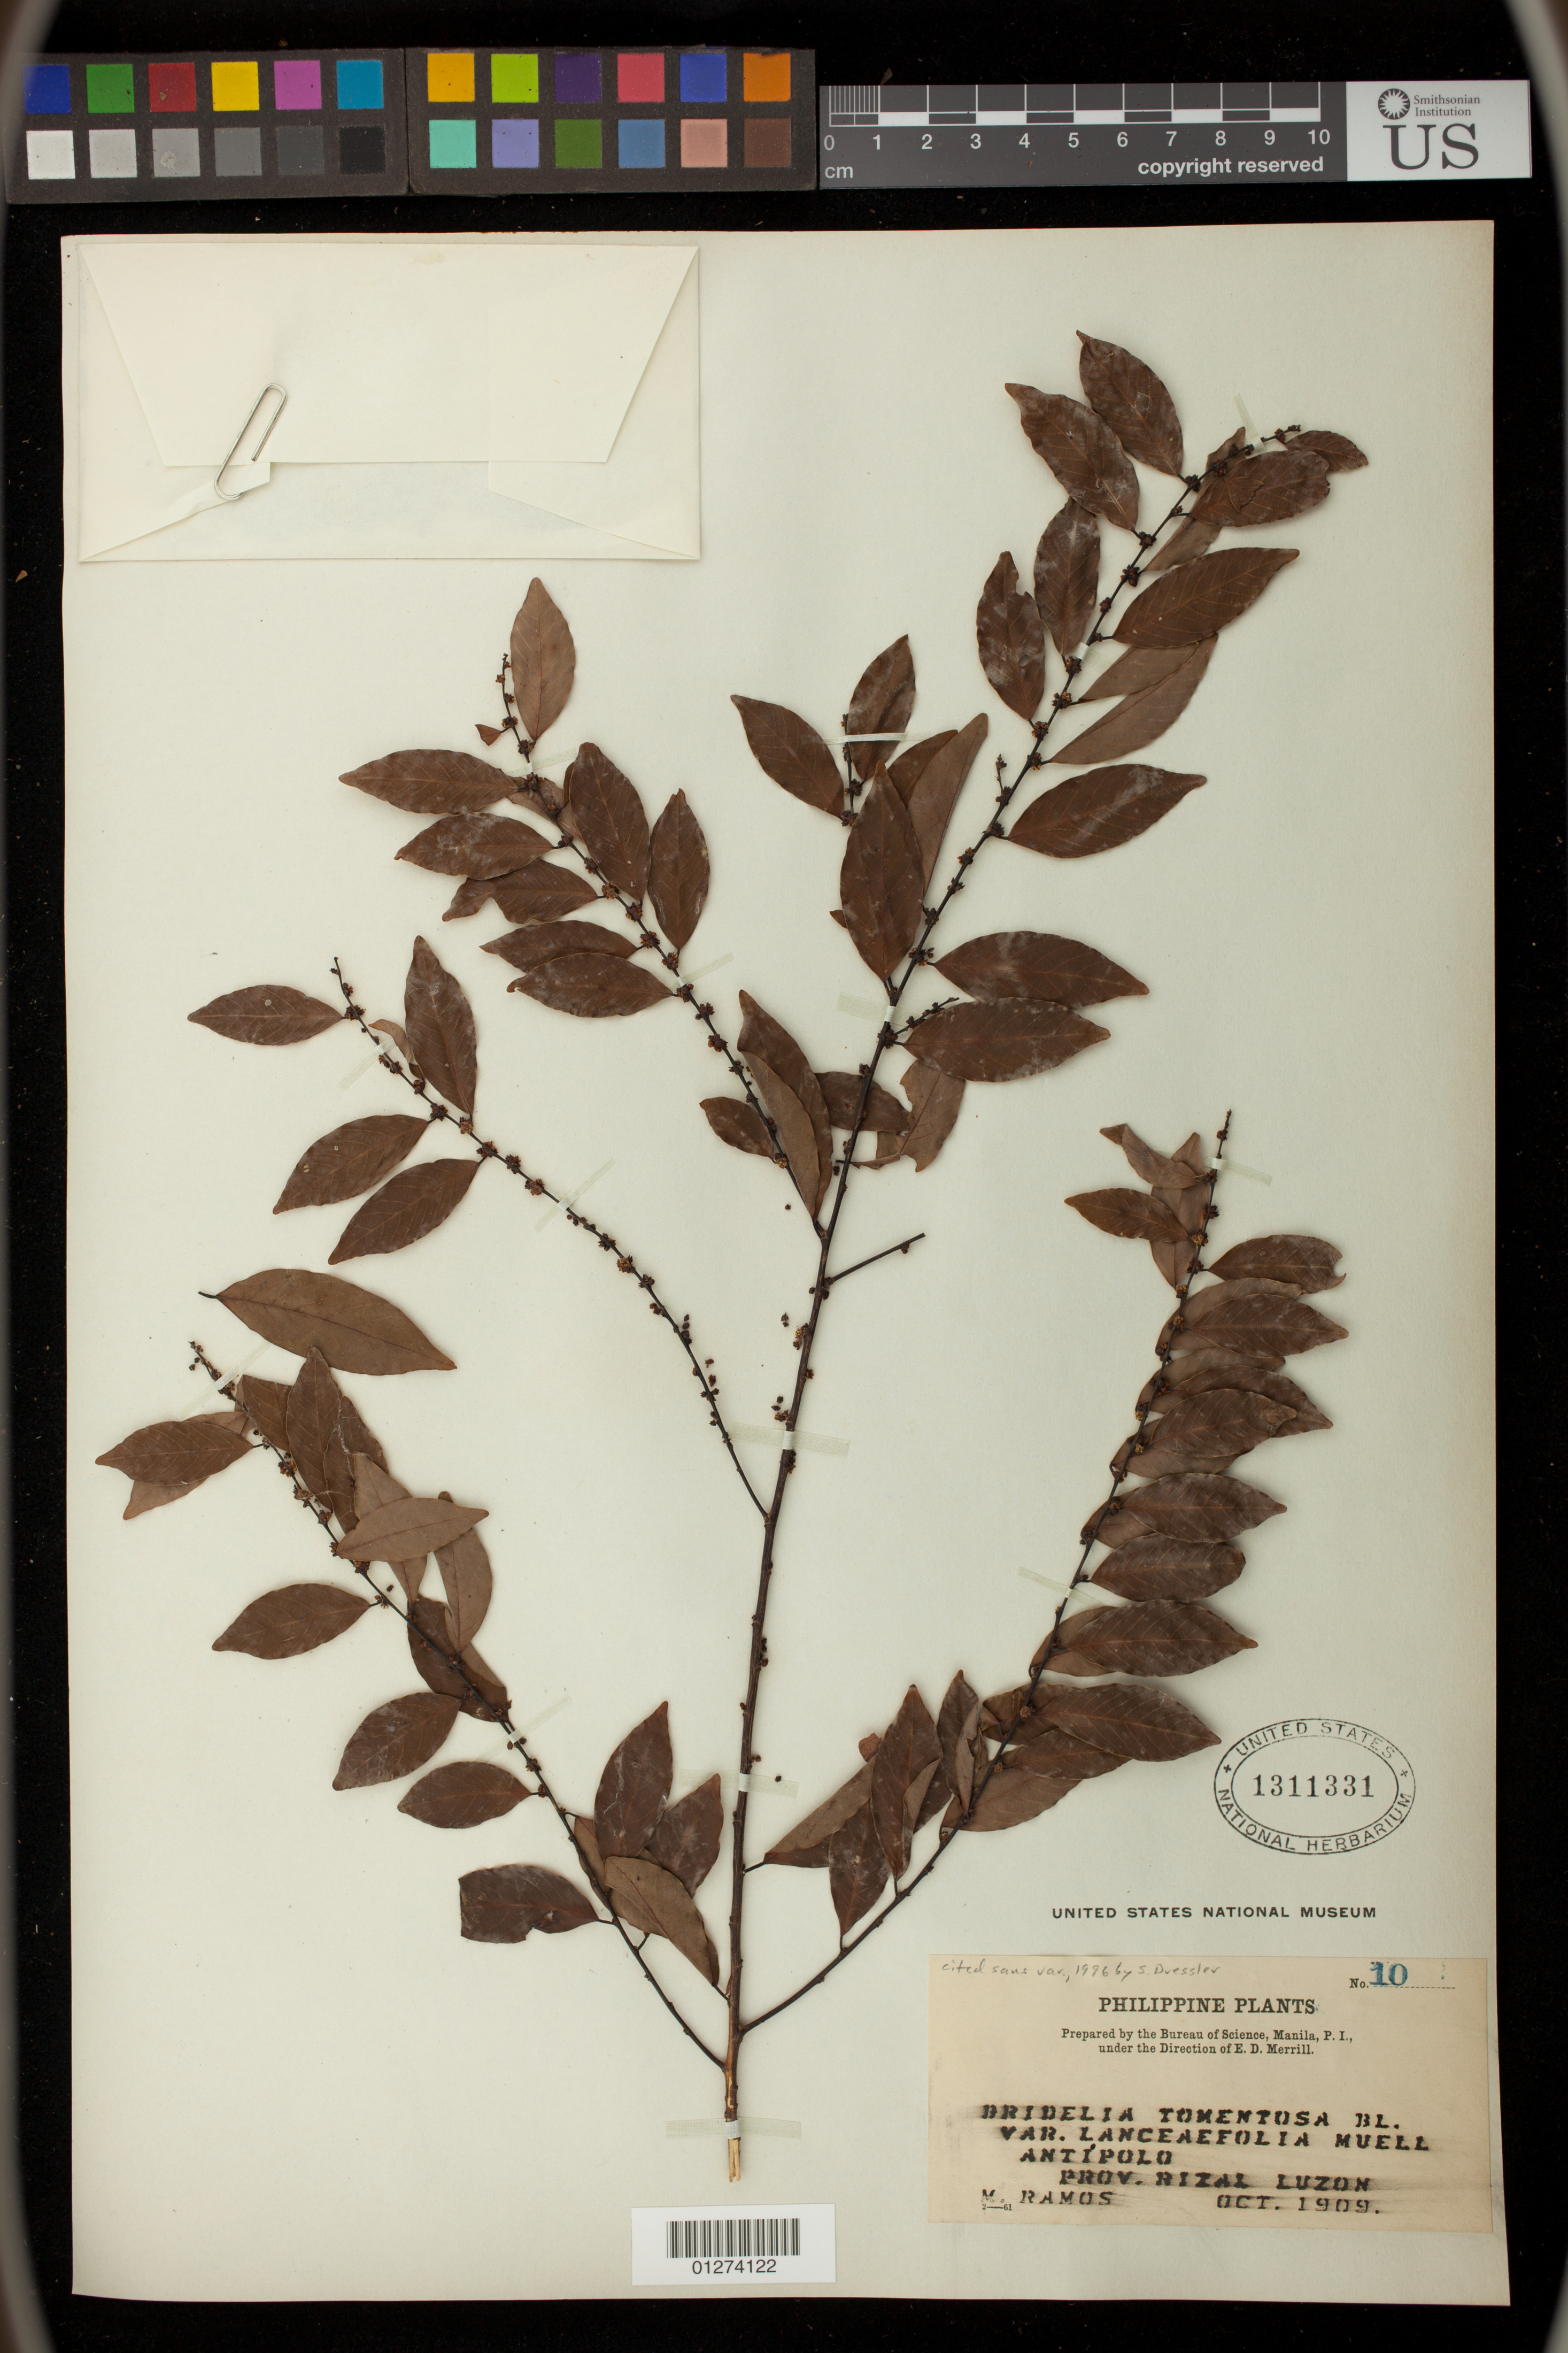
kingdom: Plantae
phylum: Tracheophyta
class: Magnoliopsida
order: Malpighiales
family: Phyllanthaceae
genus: Bridelia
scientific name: Bridelia tomentosa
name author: Blume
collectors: M. Ramos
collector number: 10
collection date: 1909-10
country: Philippines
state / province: Calabarzon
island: Luzon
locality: Antipolo, Prov. Rizal, Luzon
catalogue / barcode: US 1311331